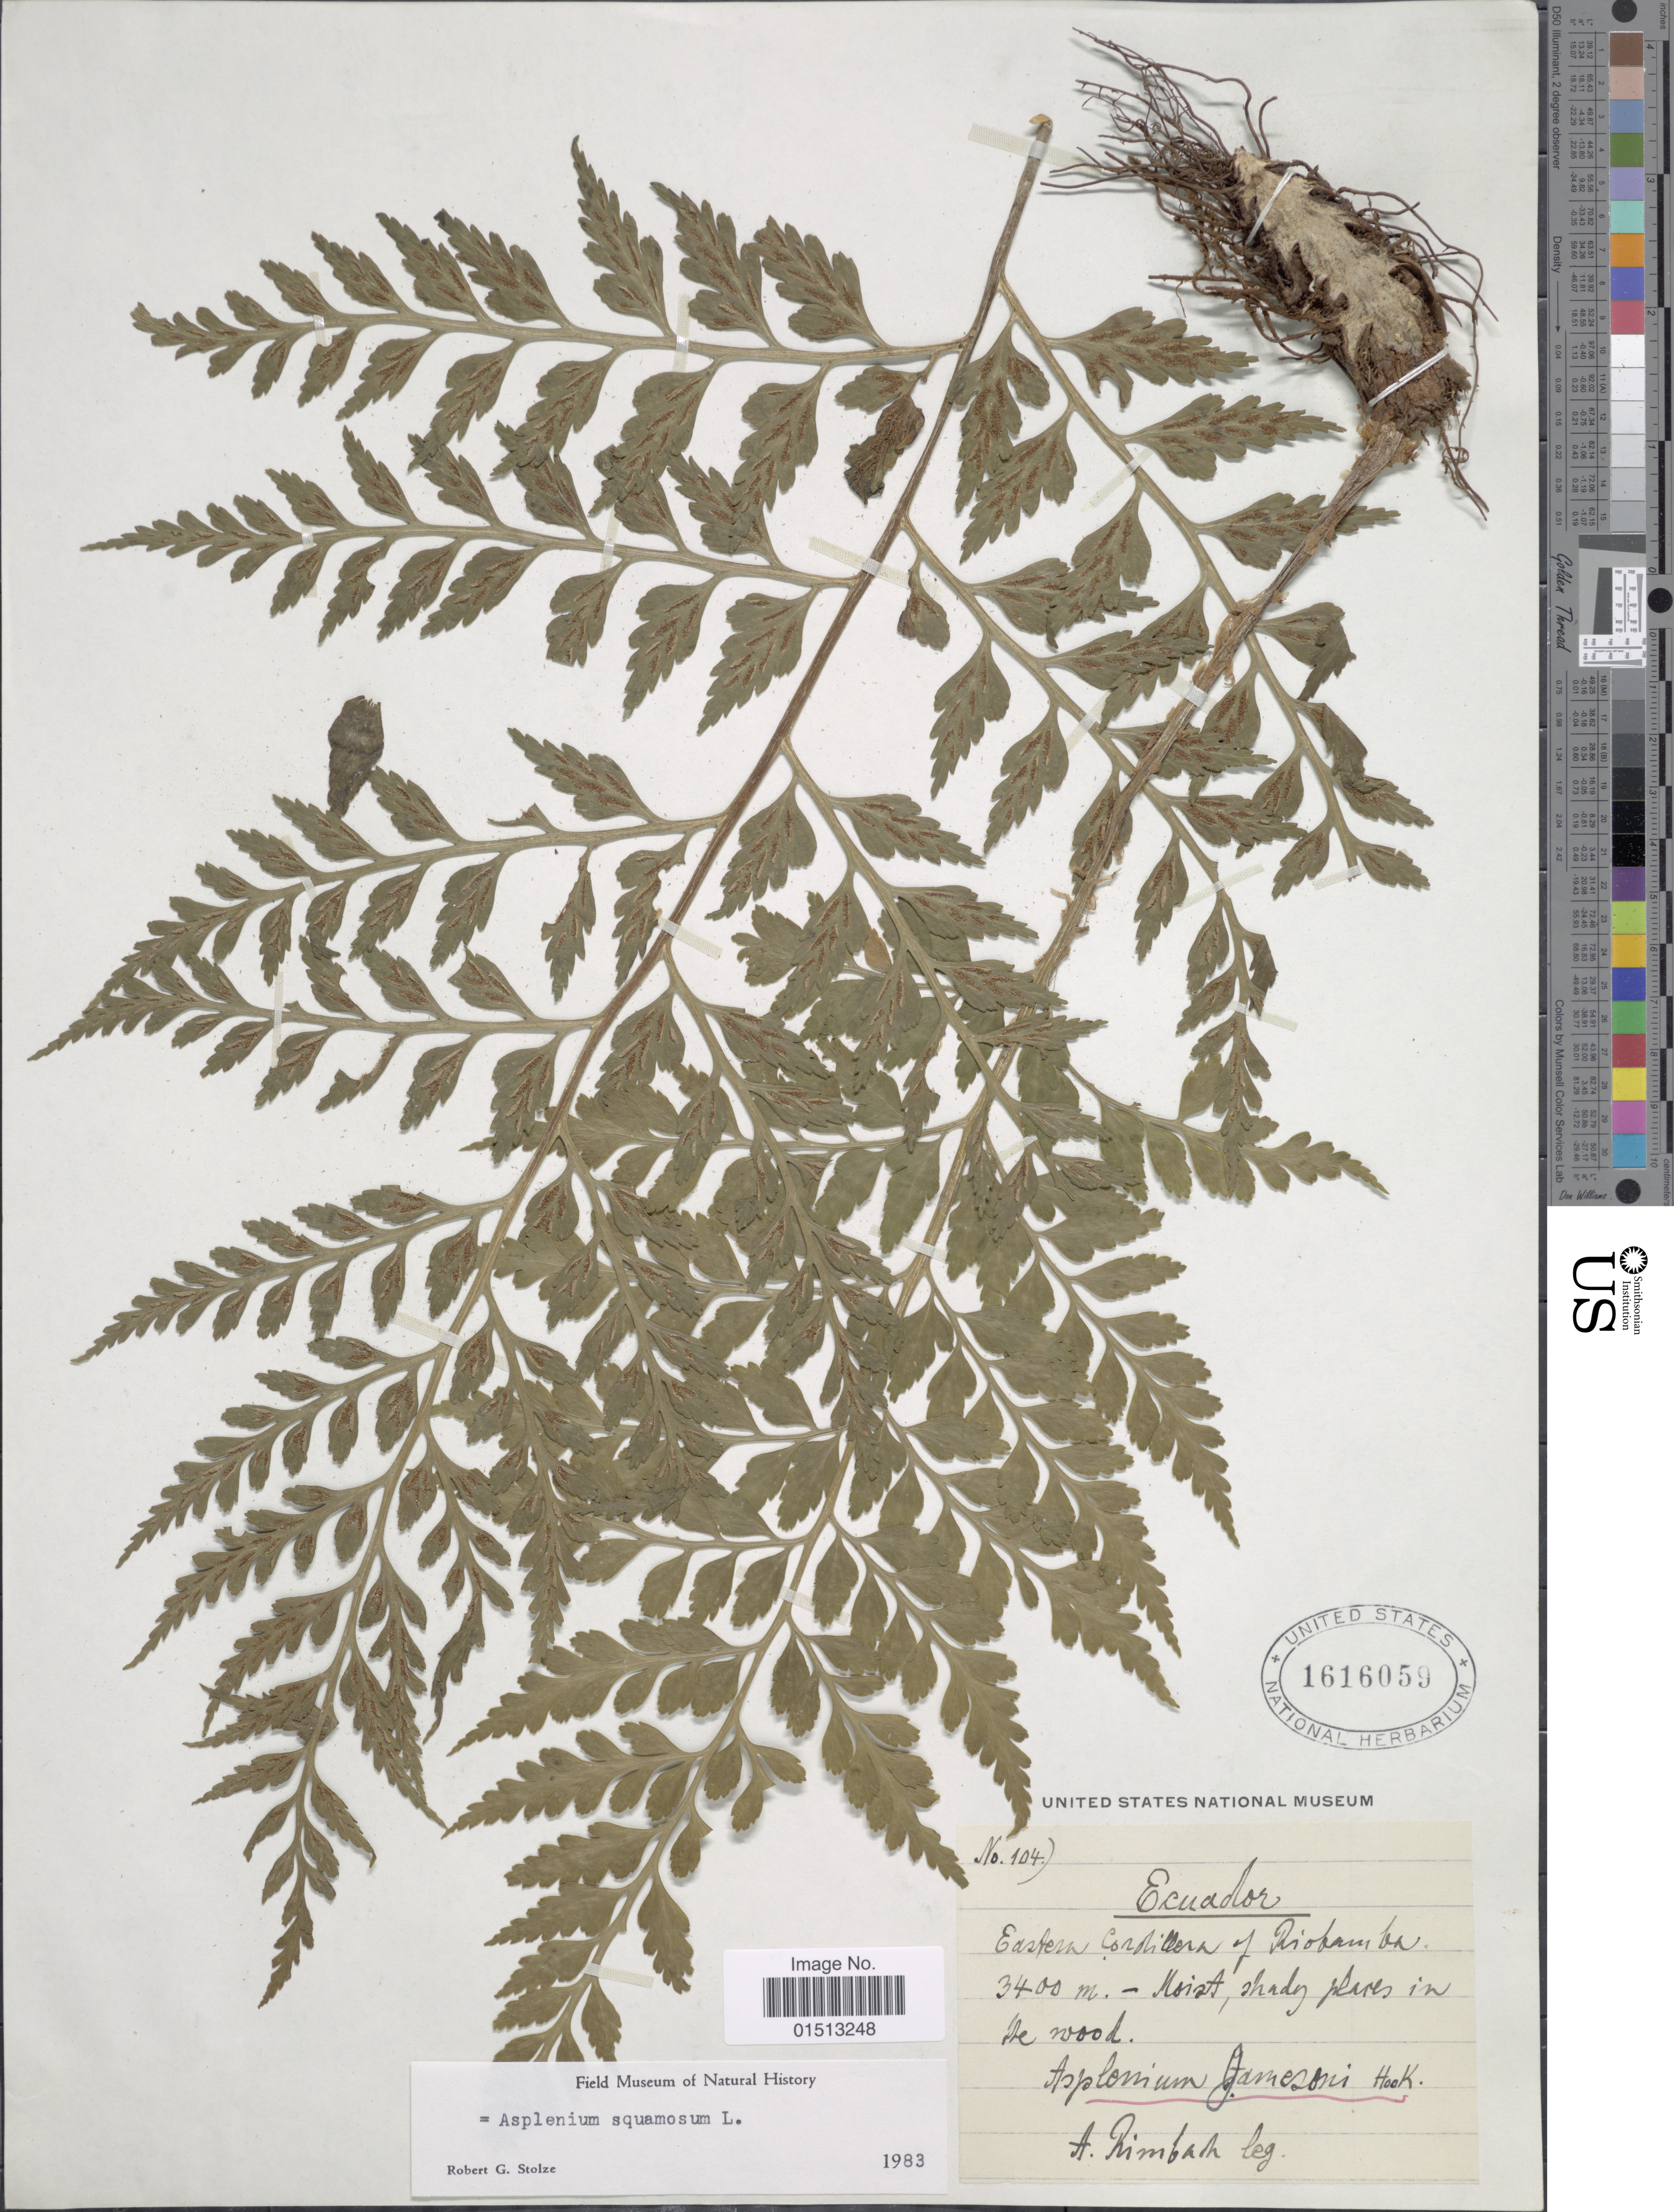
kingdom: Plantae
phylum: Tracheophyta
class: Polypodiopsida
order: Polypodiales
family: Aspleniaceae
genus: Asplenium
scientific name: Asplenium squamosum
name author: L.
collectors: A. Rimbach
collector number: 104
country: Ecuador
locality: Eastern Cordillera of Riobamba.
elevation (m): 3400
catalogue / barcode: US 1616059